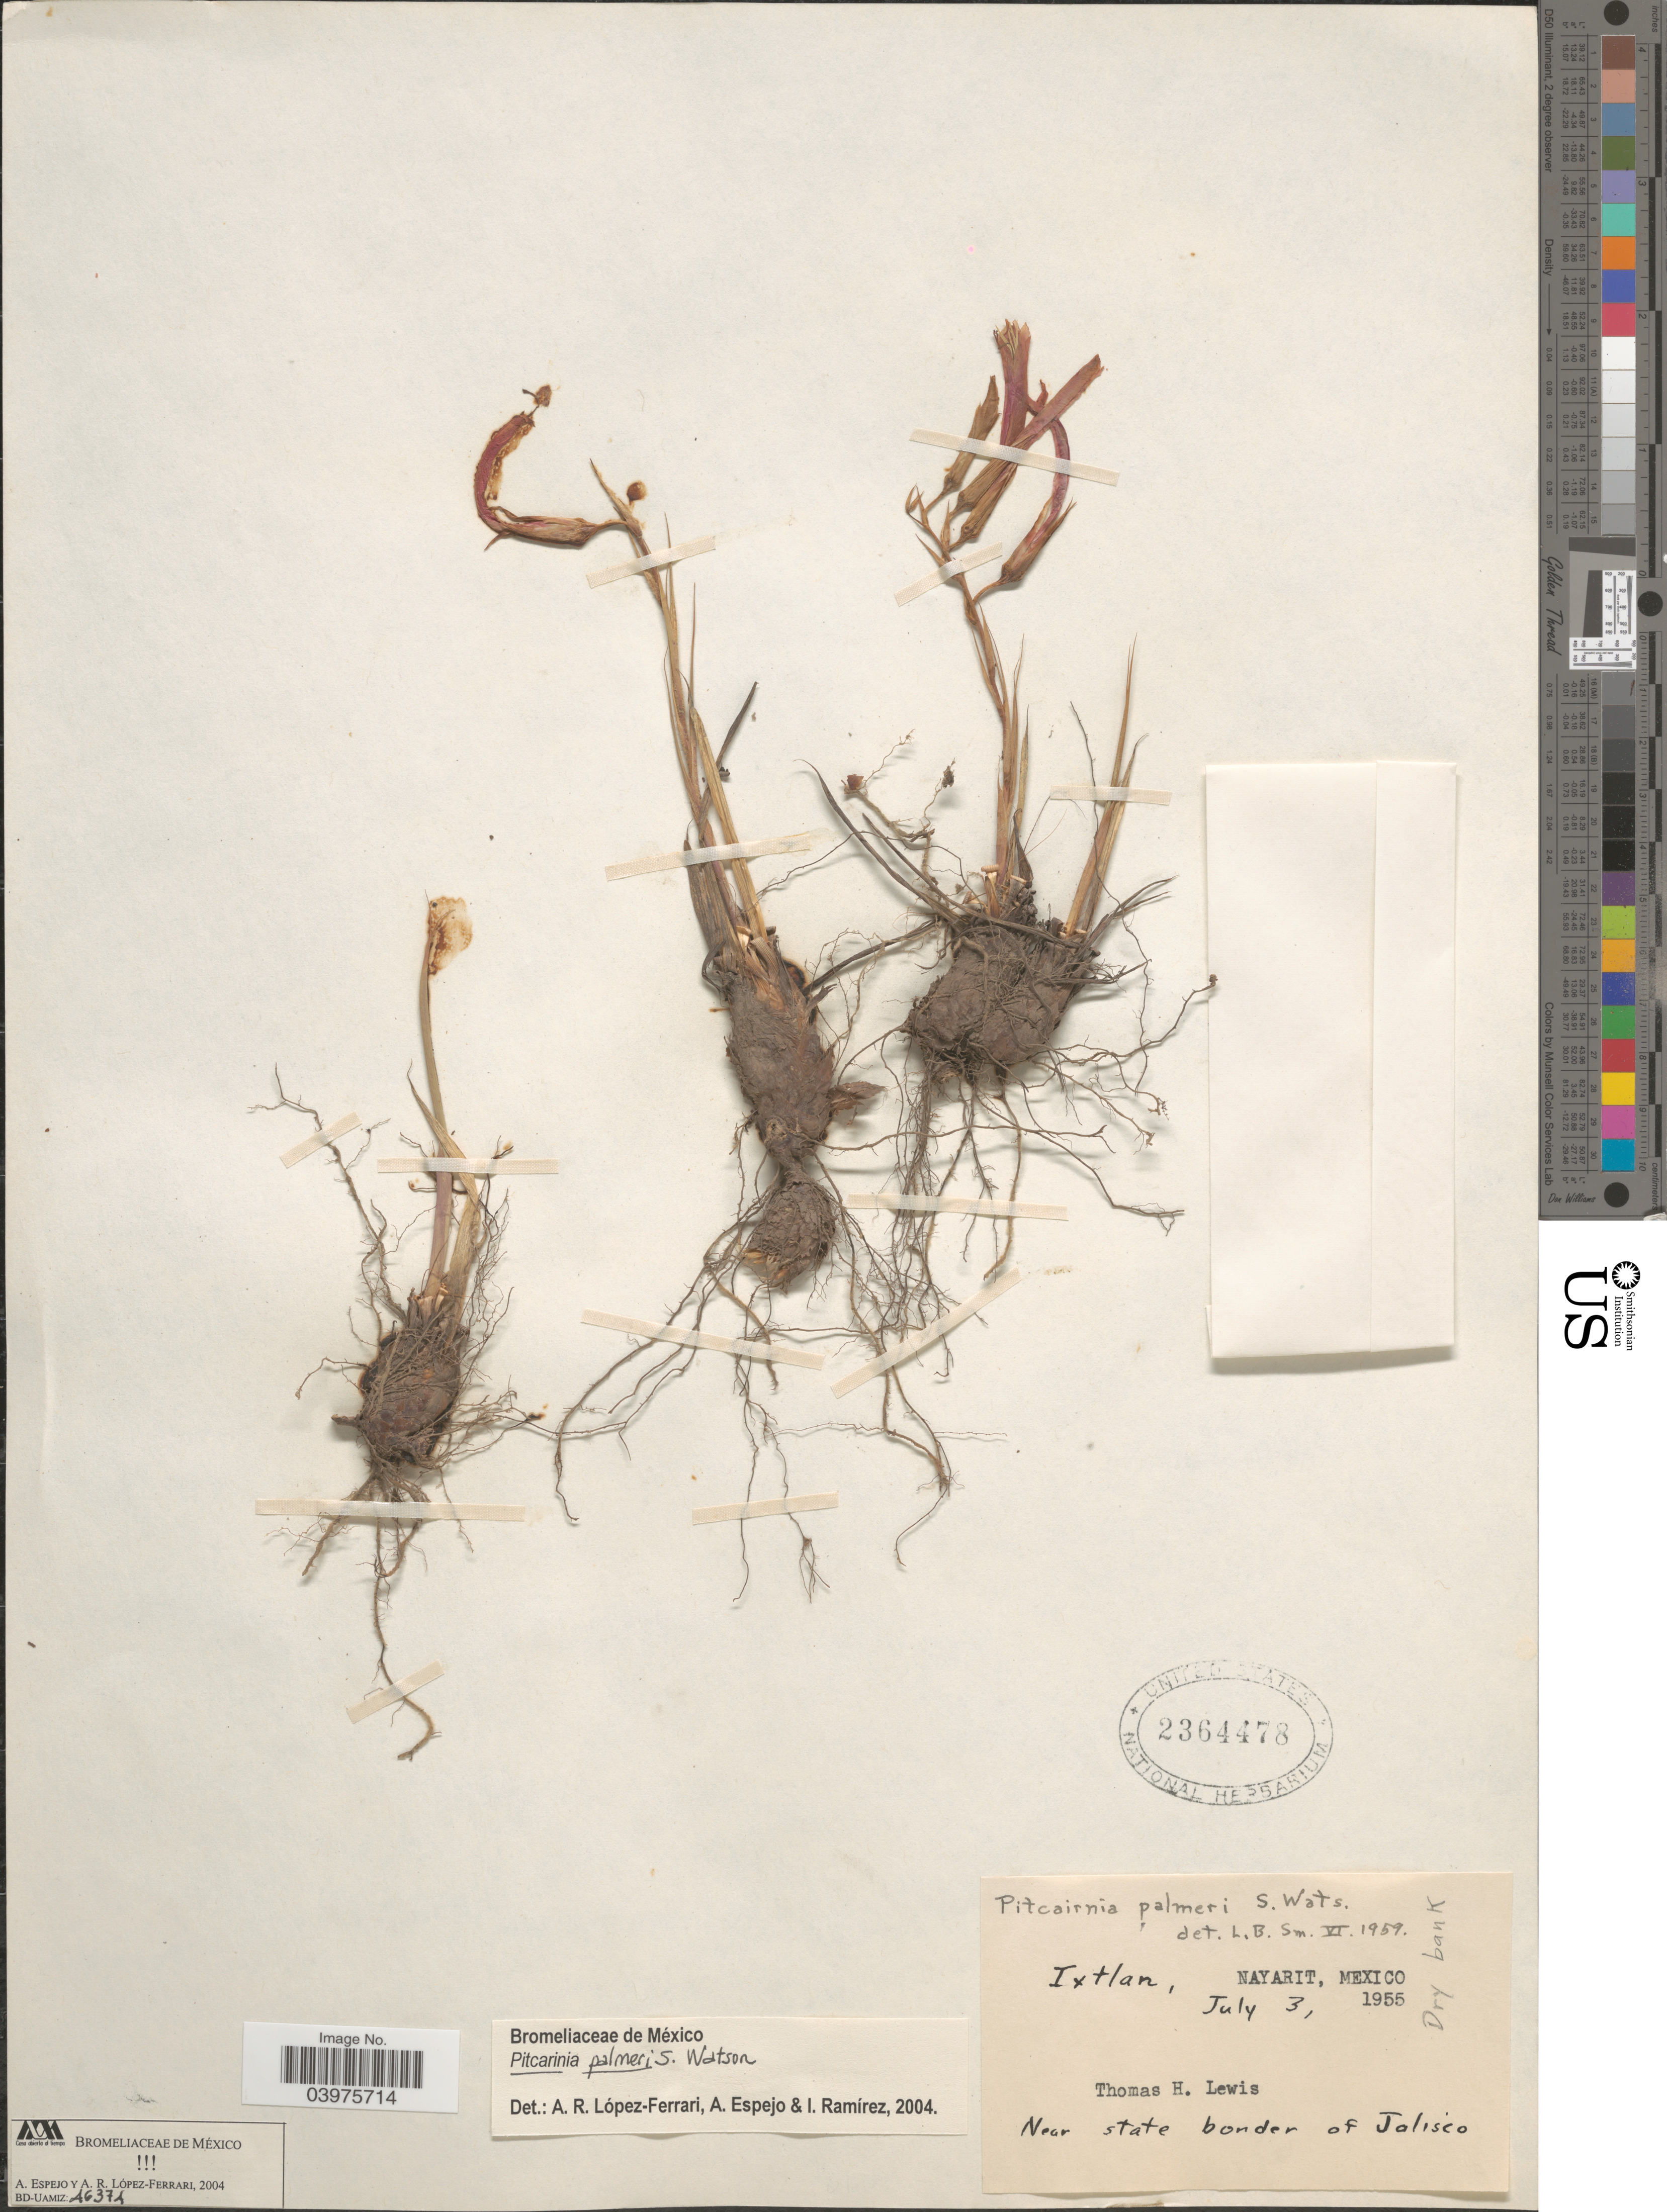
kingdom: Plantae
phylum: Tracheophyta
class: Liliopsida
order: Poales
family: Bromeliaceae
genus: Pitcairnia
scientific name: Pitcairnia palmeri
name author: S. Watson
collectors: T. H. Lewis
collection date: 1955-07-03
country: Mexico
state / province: Nayarit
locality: Ixtlan. Near state border of Jalisco.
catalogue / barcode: US 2364478